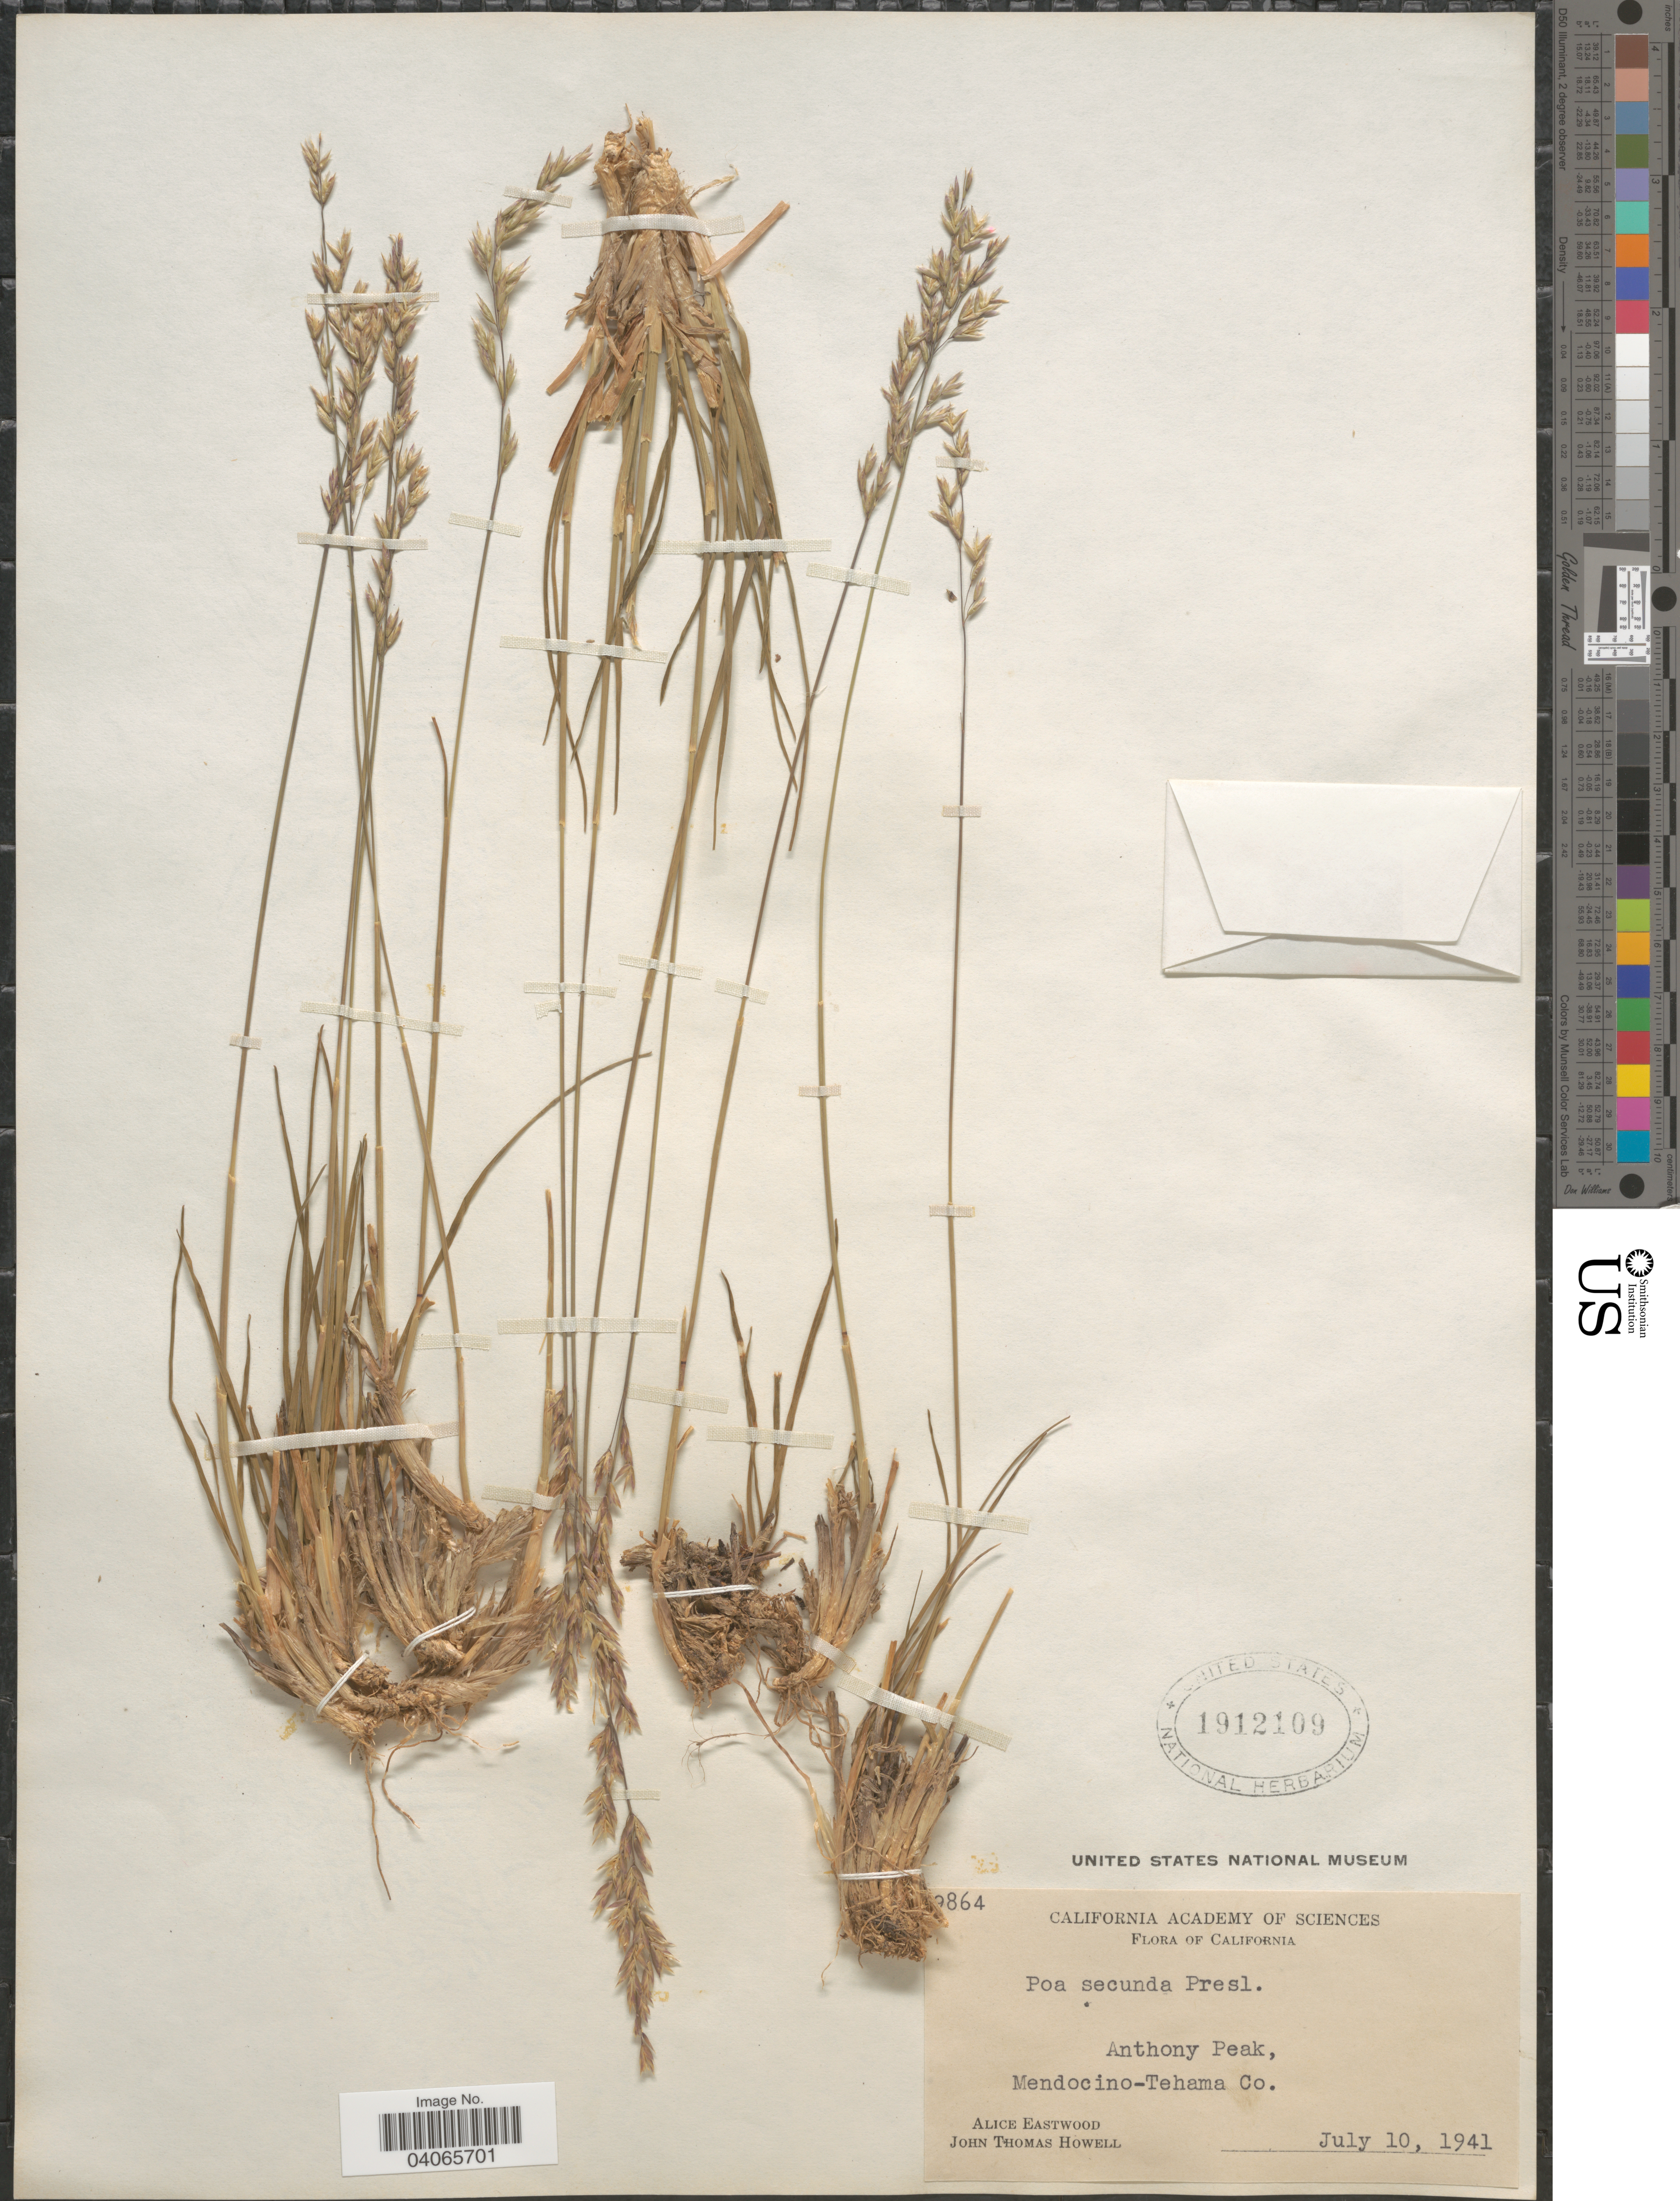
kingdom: Plantae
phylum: Tracheophyta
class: Liliopsida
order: Poales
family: Poaceae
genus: Poa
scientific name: Poa secunda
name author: J. Presl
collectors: A. Eastwood & J. T. Howell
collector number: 9864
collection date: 1941-07-10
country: United States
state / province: California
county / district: Mendocino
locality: Anthony Peak, Mendocino-Tehama Co.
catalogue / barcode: US 1912109